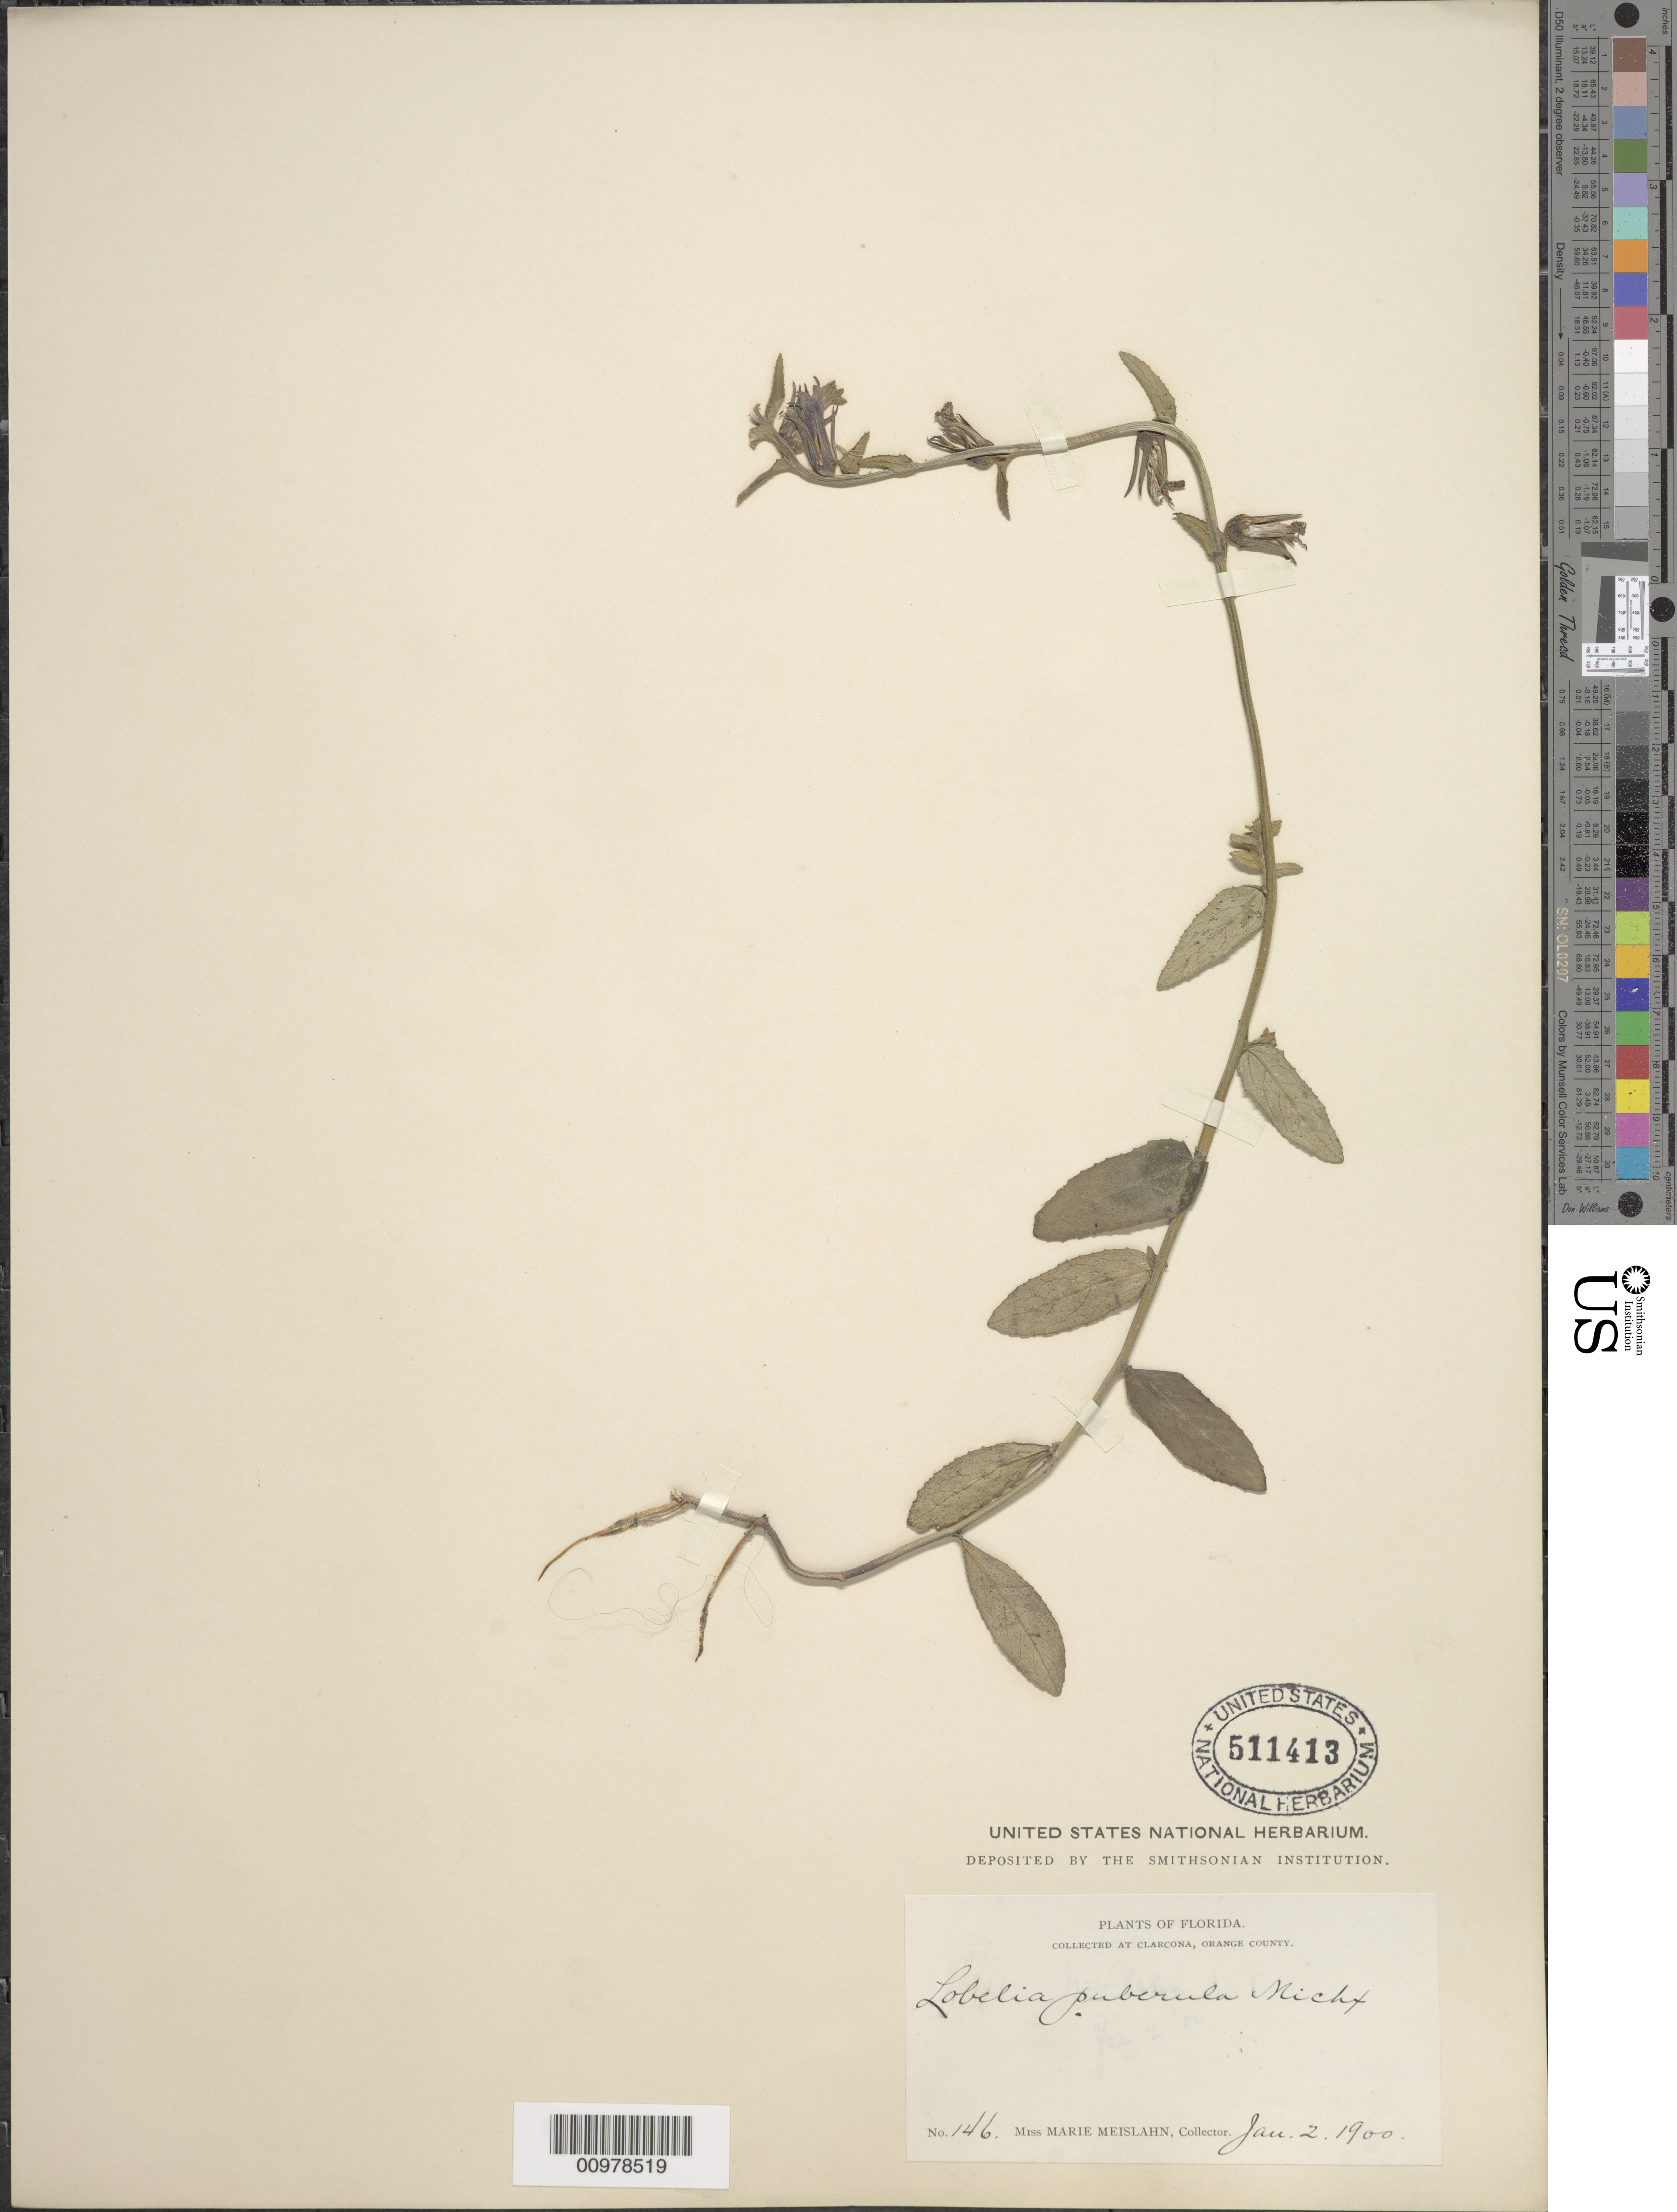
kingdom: Plantae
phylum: Tracheophyta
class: Magnoliopsida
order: Asterales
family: Campanulaceae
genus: Lobelia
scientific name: Lobelia puberula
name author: Michx.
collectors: M. Meislahn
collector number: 146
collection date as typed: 02 Jan 1900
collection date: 1900-01-02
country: United States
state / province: Florida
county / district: Orange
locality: Clarcona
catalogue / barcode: US 511413